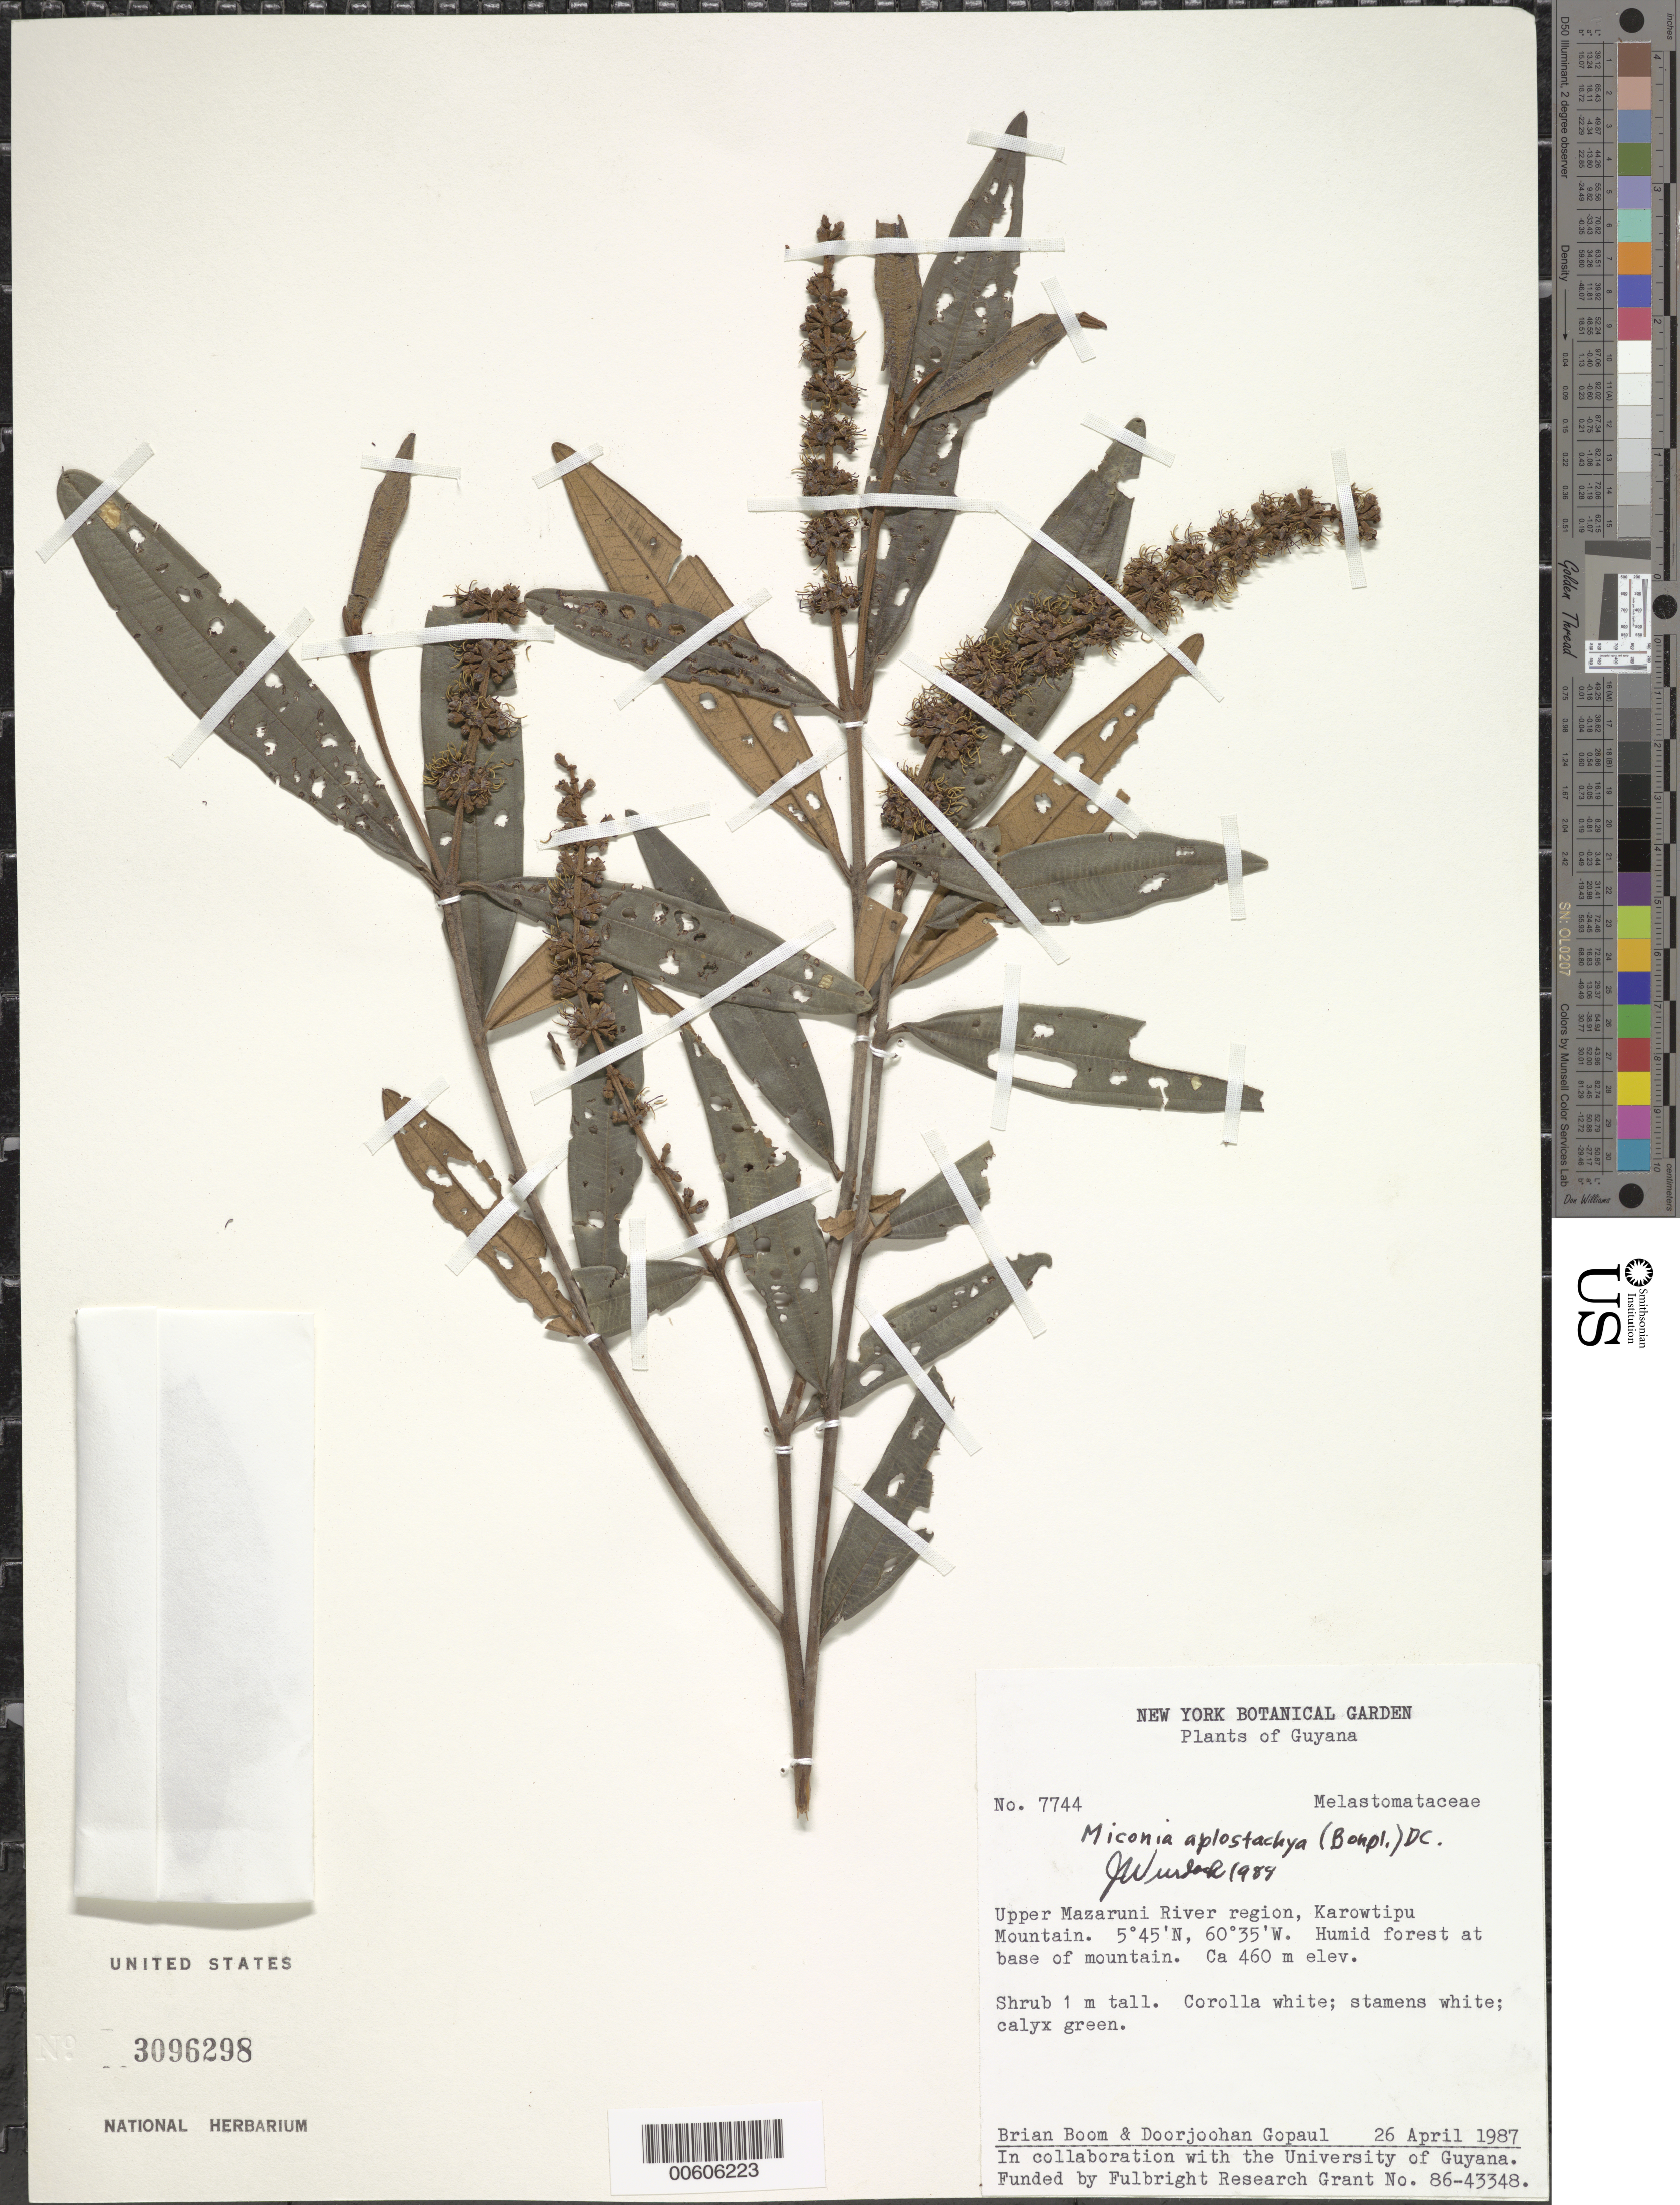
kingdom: Plantae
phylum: Tracheophyta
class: Magnoliopsida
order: Myrtales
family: Melastomataceae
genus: Miconia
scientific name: Miconia aplostachya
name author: (Bonpl.) DC.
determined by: Wurdack, John J., (US), US (UNITED STATES)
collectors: B. M. Boom & D. Gopaul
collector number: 7744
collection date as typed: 26-Apr-87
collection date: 1987-04-26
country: Guyana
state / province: Cuyuni-Mazaruni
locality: Karowtipu Mt., upper Mazaruni R. region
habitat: Humid forest at base of mountain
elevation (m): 460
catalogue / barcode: US 3096298